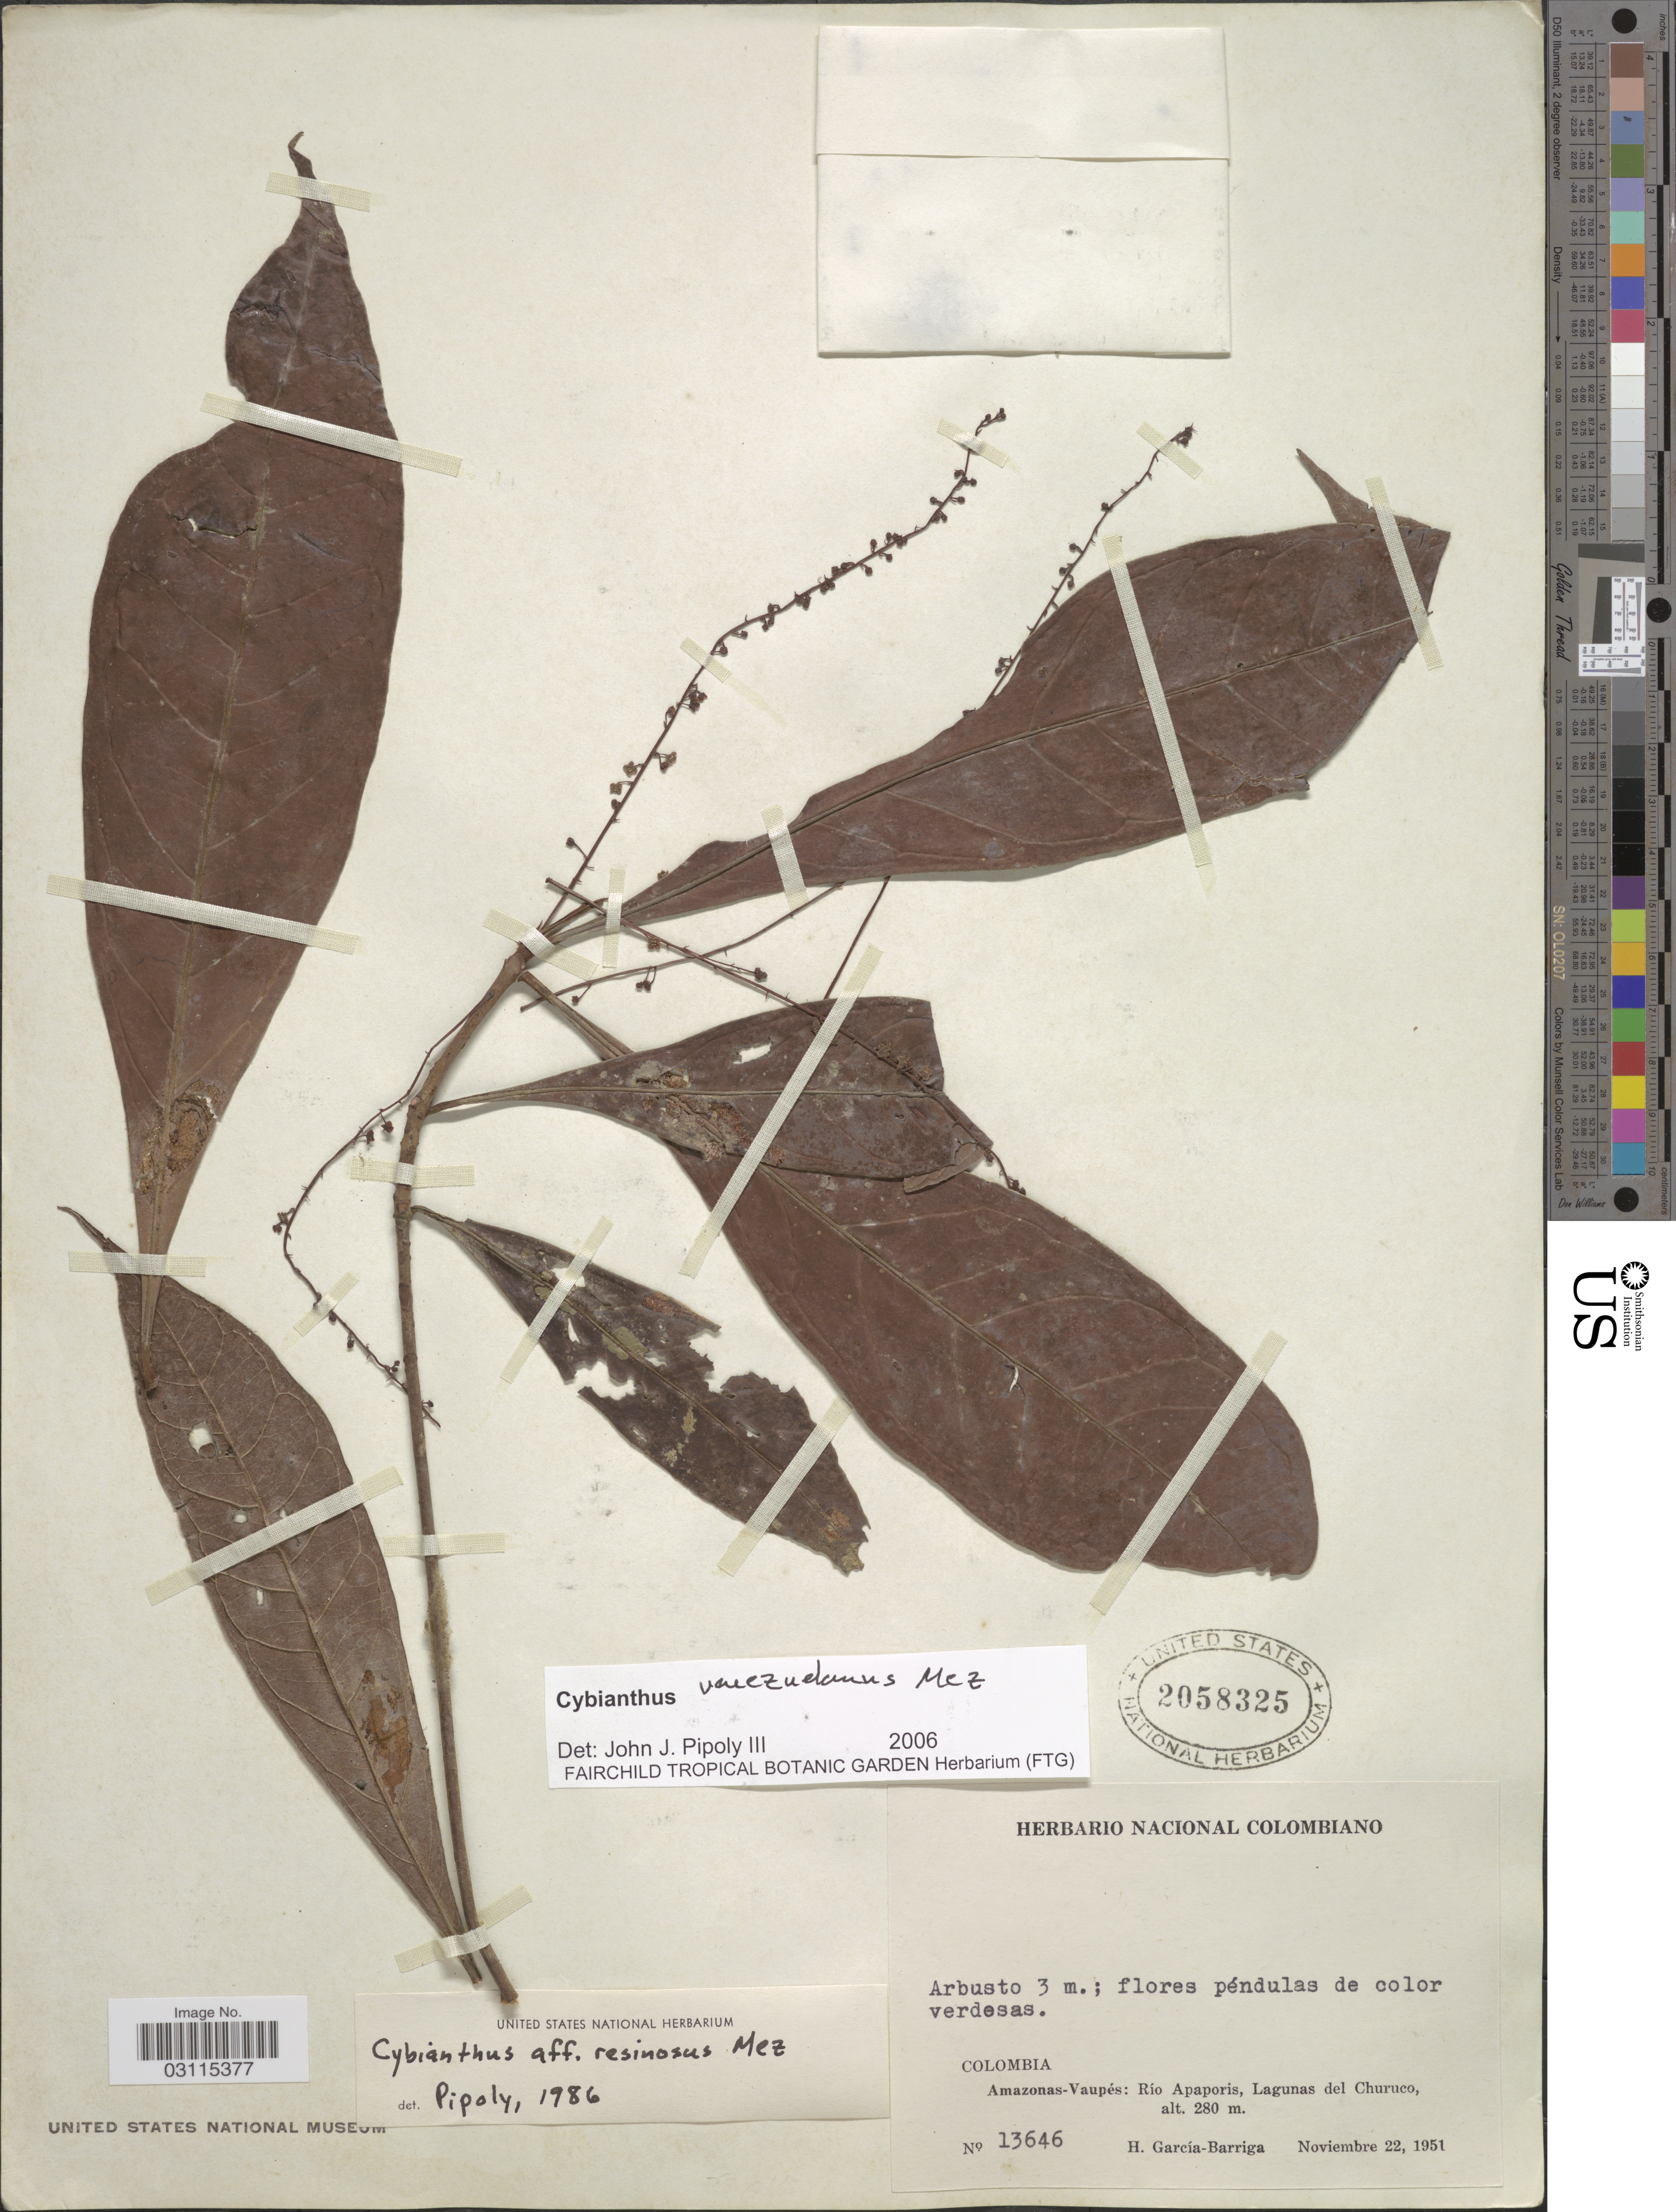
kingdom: Plantae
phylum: Tracheophyta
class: Magnoliopsida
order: Ericales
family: Primulaceae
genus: Cybianthus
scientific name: Cybianthus venezuelanus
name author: Mez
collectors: H. García Barriga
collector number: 13646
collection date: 1951-11-22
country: Colombia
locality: Amazonas-Vaupés: Río Apaporis, Lagunas del Churuco.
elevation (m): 280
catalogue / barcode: US 2058325